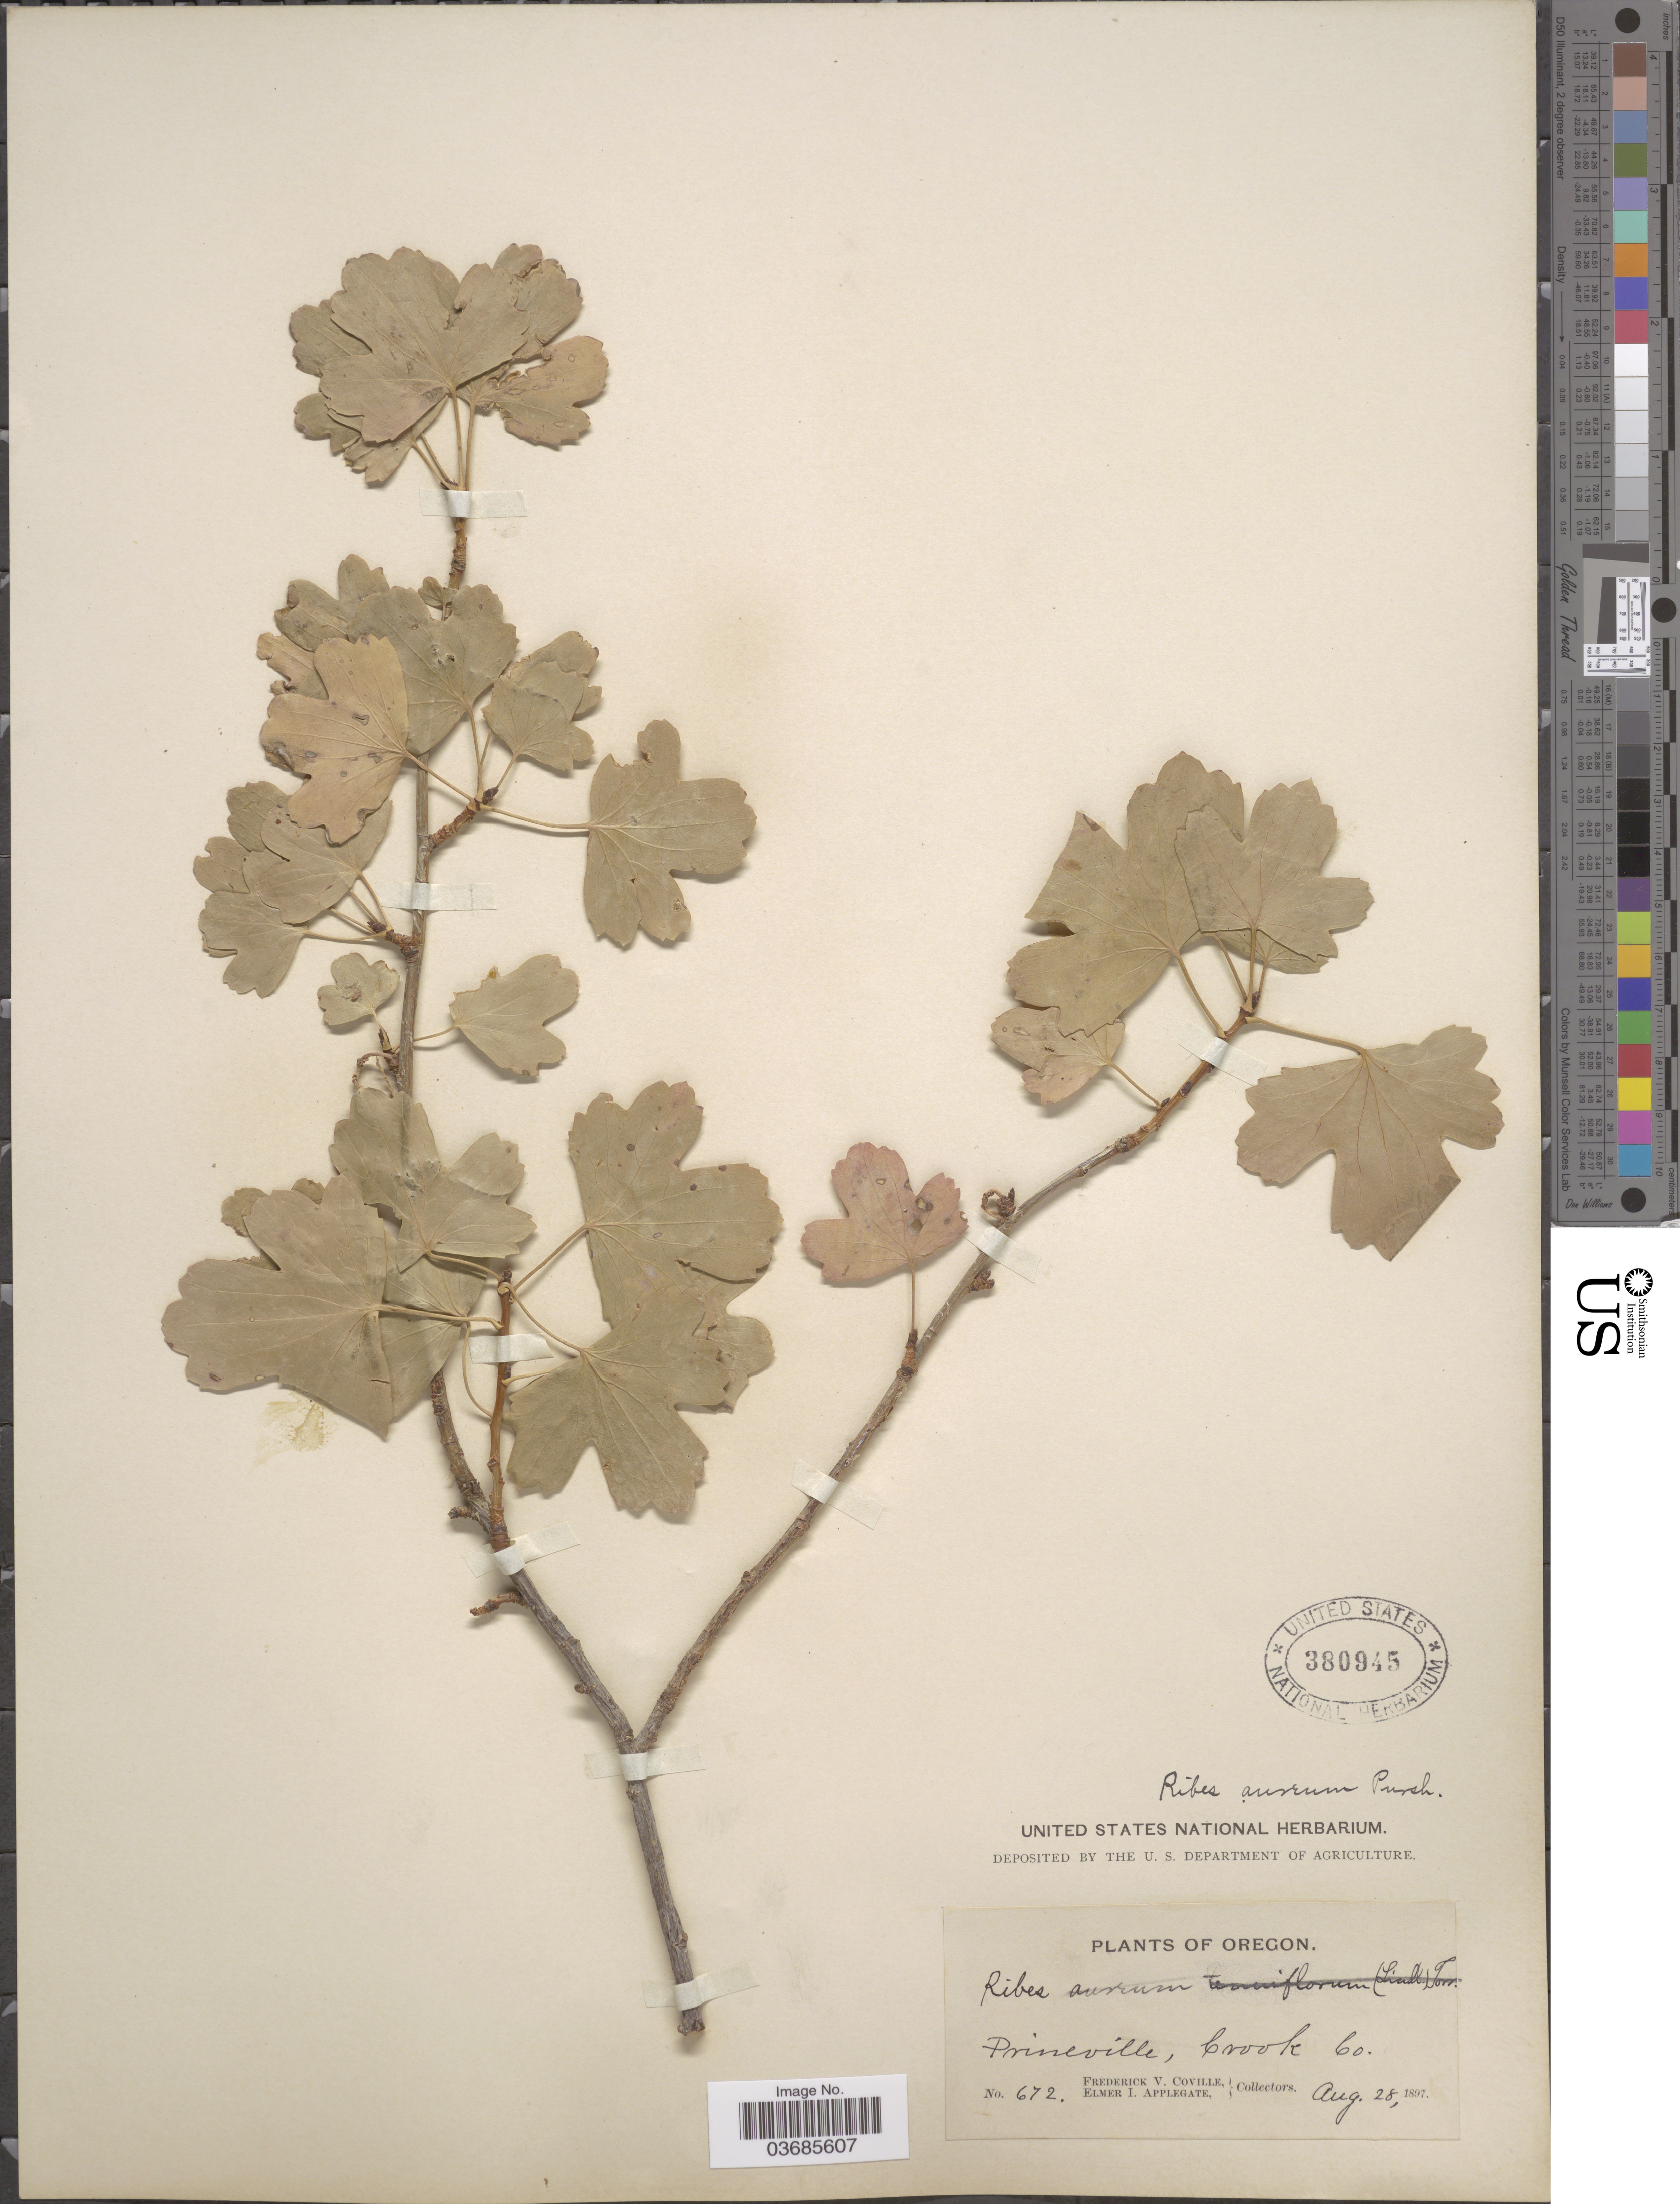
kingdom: Plantae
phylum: Tracheophyta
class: Magnoliopsida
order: Saxifragales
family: Grossulariaceae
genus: Ribes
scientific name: Ribes aureum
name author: Pursh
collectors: F. V. Coville & E. I. Applegate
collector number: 672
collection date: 1897-08-28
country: United States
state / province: Oregon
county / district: Crook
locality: Prineville, Crook Co.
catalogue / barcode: US 380945